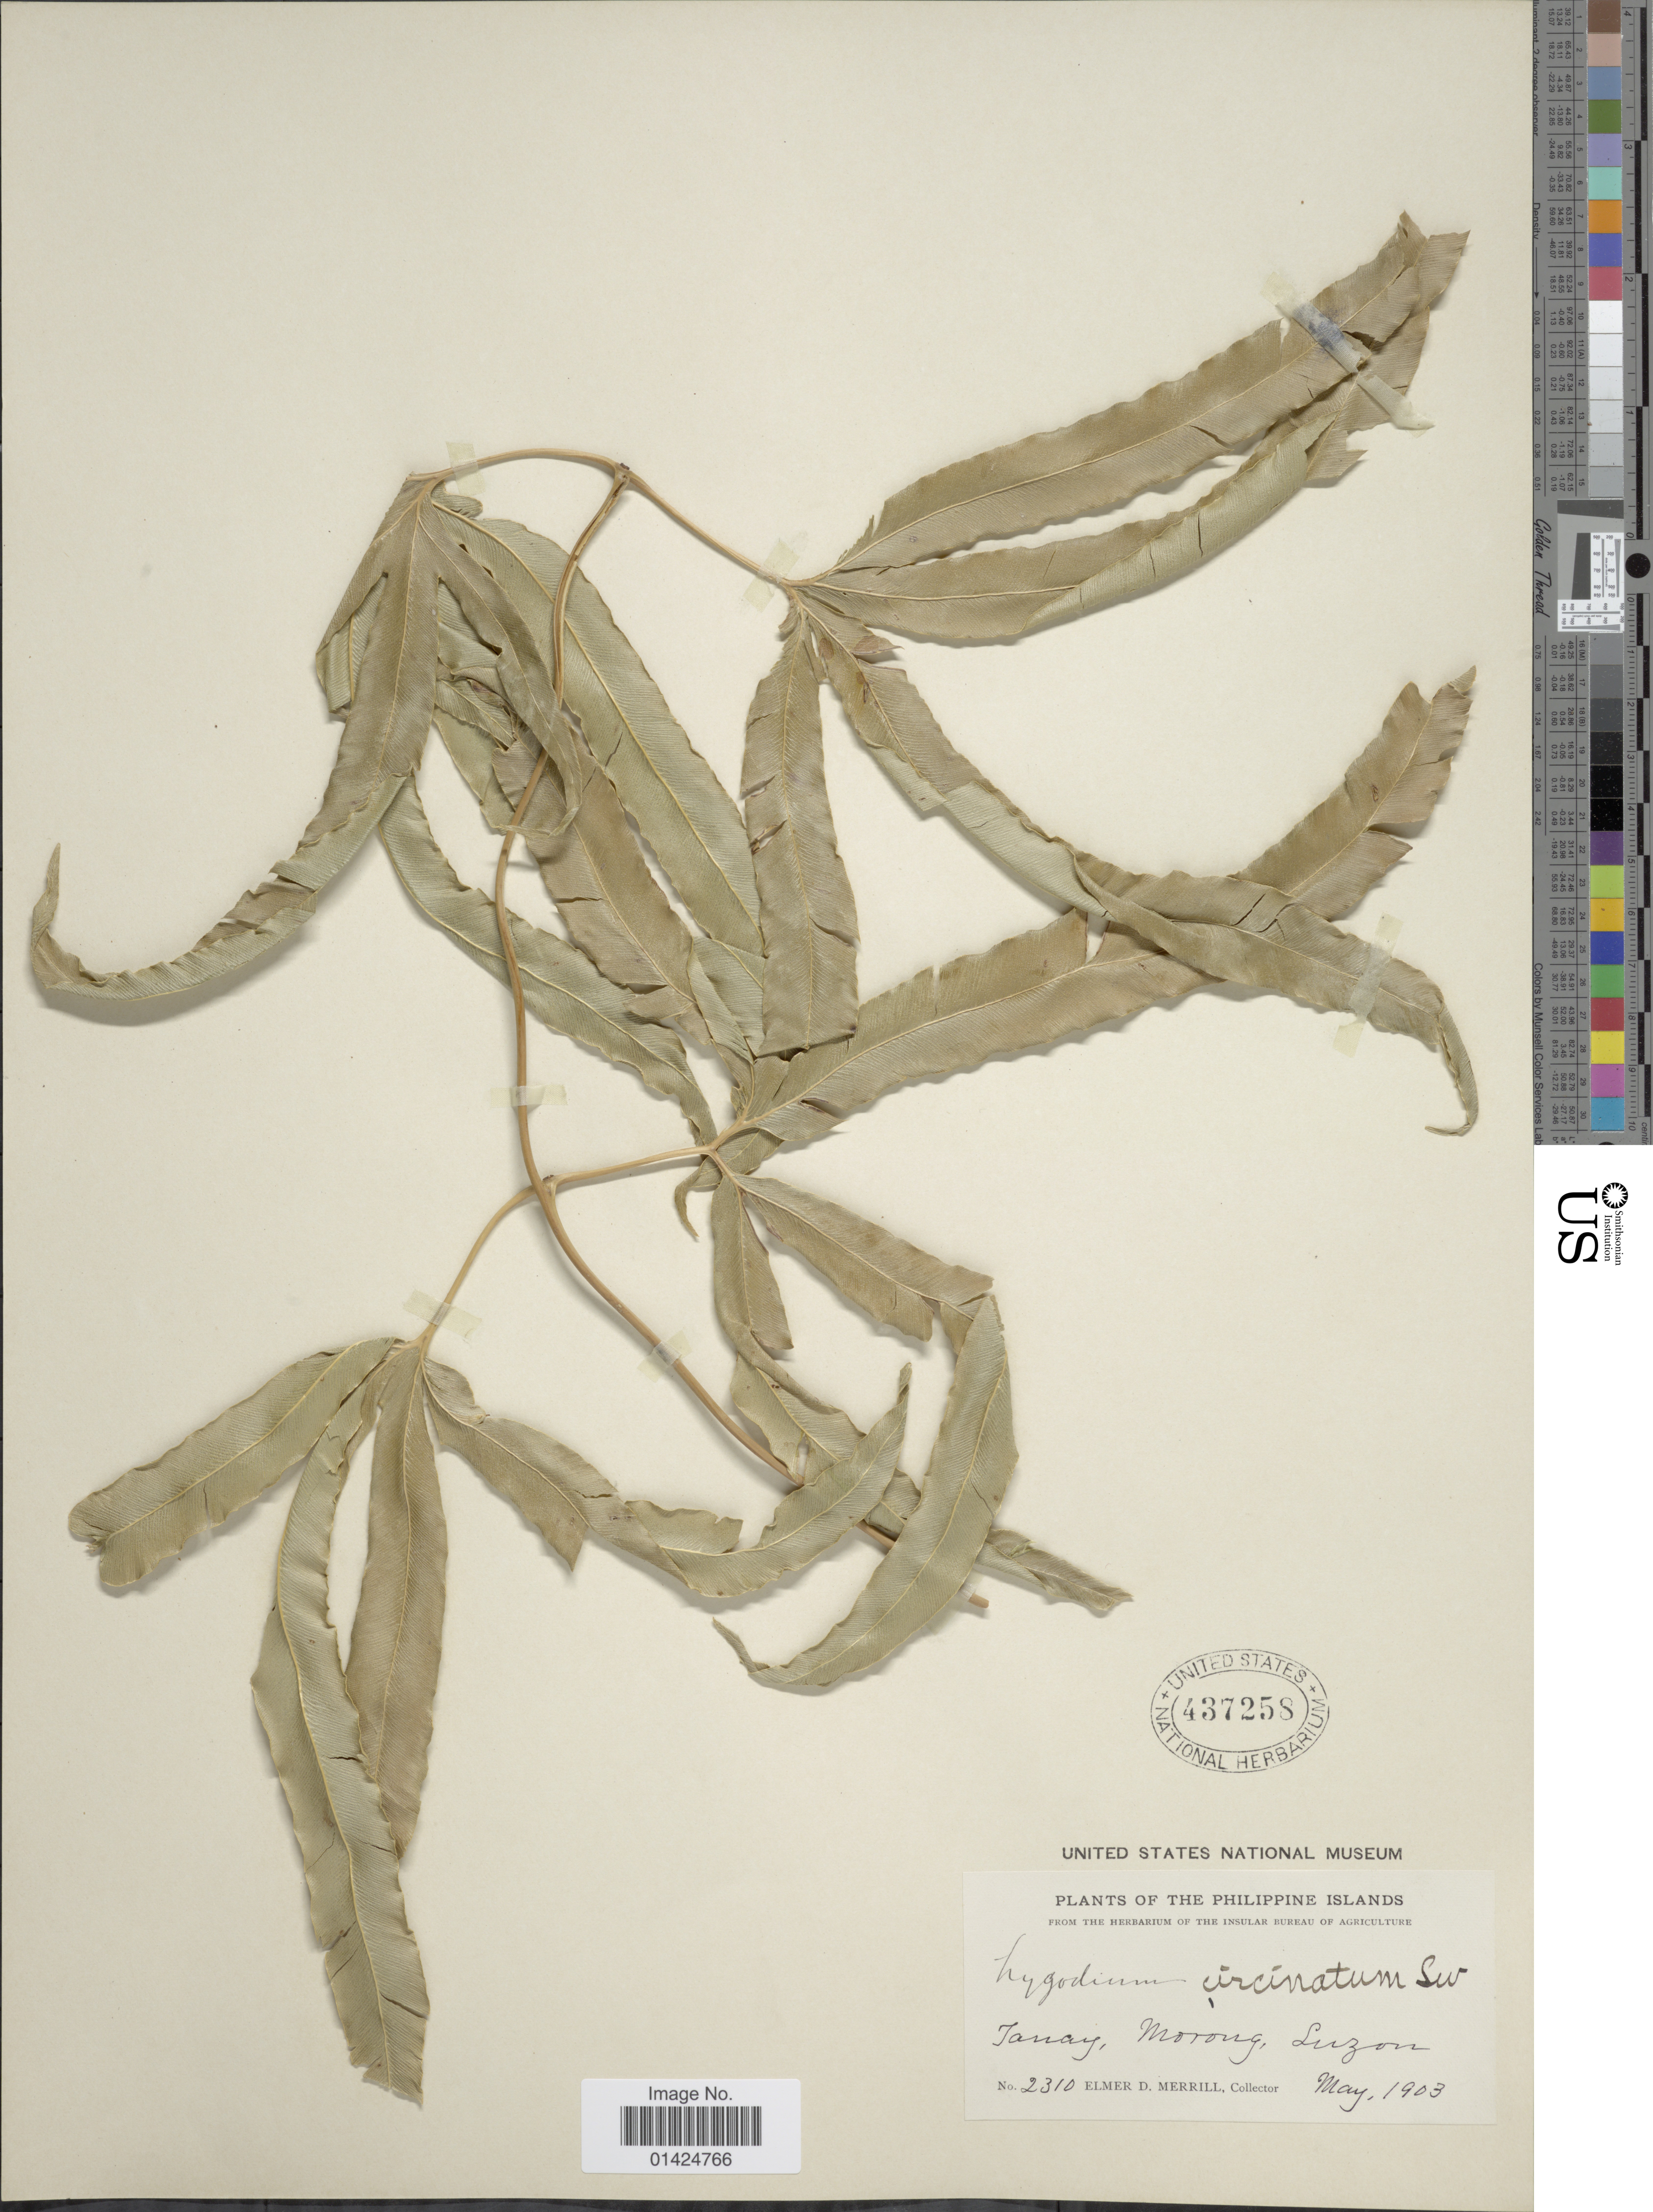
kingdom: Plantae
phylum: Tracheophyta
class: Polypodiopsida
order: Schizaeales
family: Lygodiaceae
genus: Lygodium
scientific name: Lygodium circinnatum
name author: (Burm. f.) Sw.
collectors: E. D. Merrill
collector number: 2310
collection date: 1903-05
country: Philippines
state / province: Calabarzon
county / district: Rizal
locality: Tanay, Morong, Luzon.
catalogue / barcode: US 437258